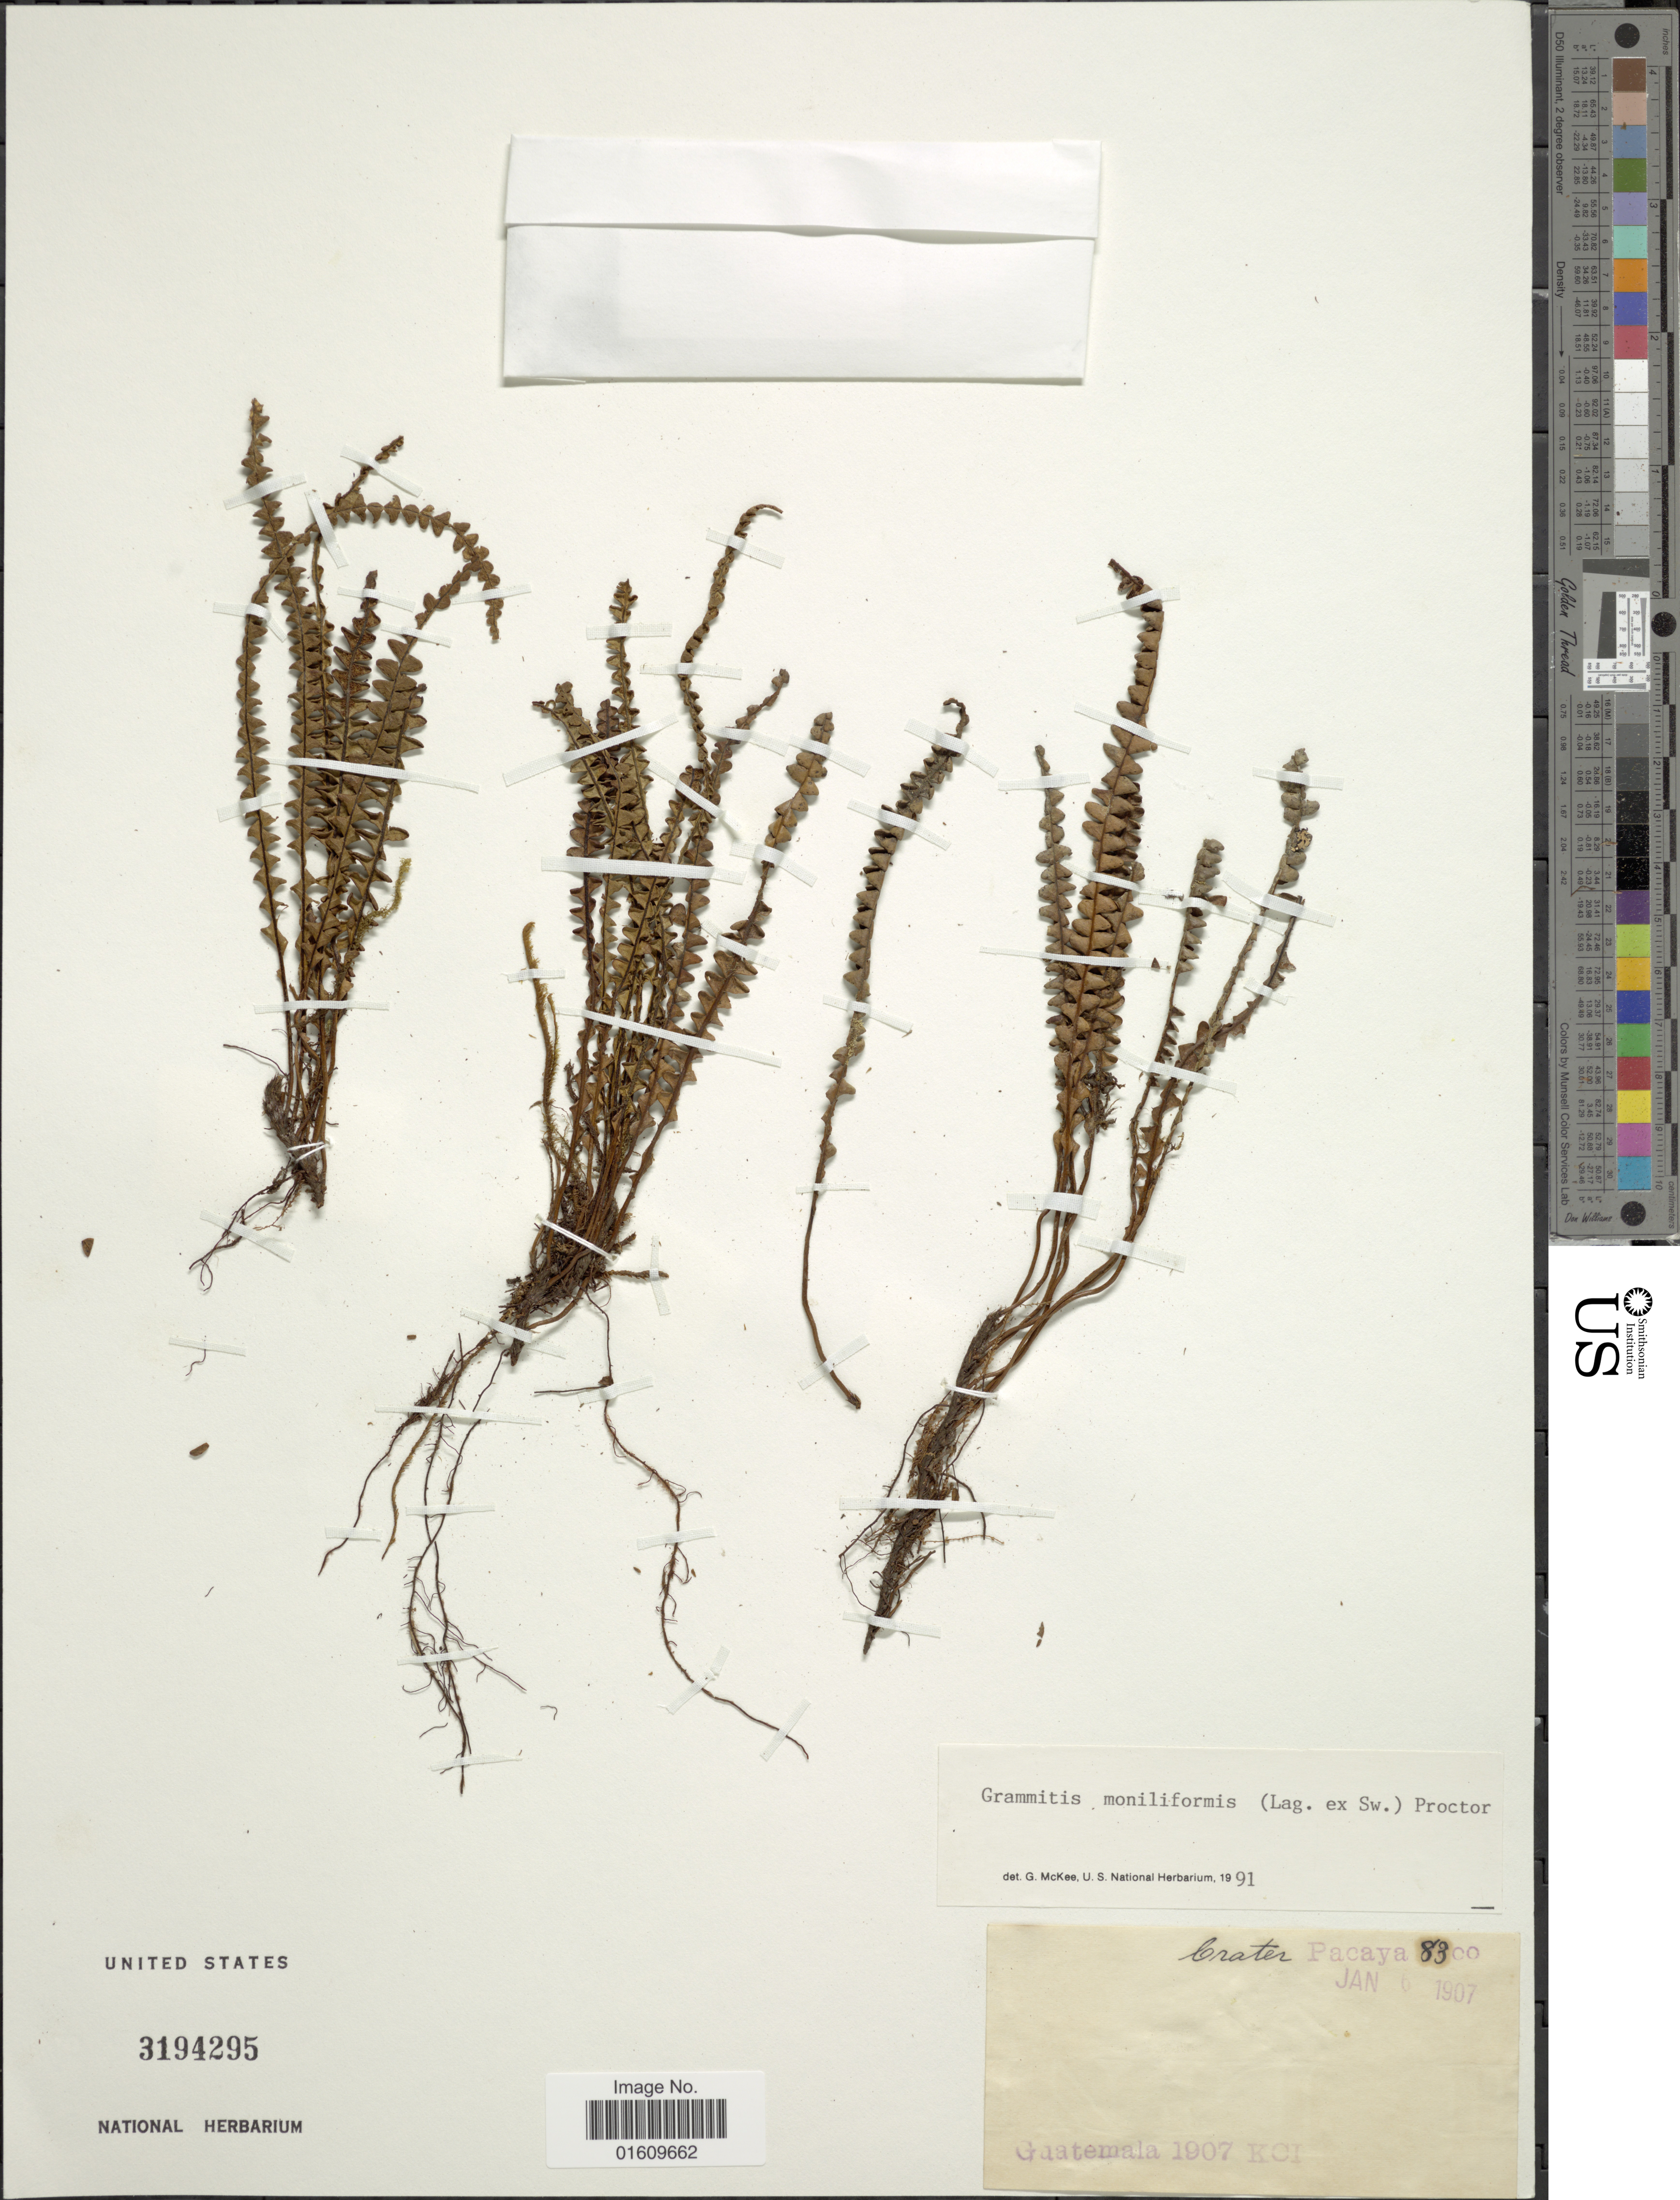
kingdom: Plantae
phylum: Tracheophyta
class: Polypodiopsida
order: Polypodiales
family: Polypodiaceae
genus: Melpomene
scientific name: Melpomene moniliformis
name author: (Lag. ex Sw.) A.R. Sm. & R.C. Moran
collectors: W. A. Kellerman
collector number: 8300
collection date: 1907-01-06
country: Guatemala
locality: Crater Pacaya.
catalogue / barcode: US 3194295